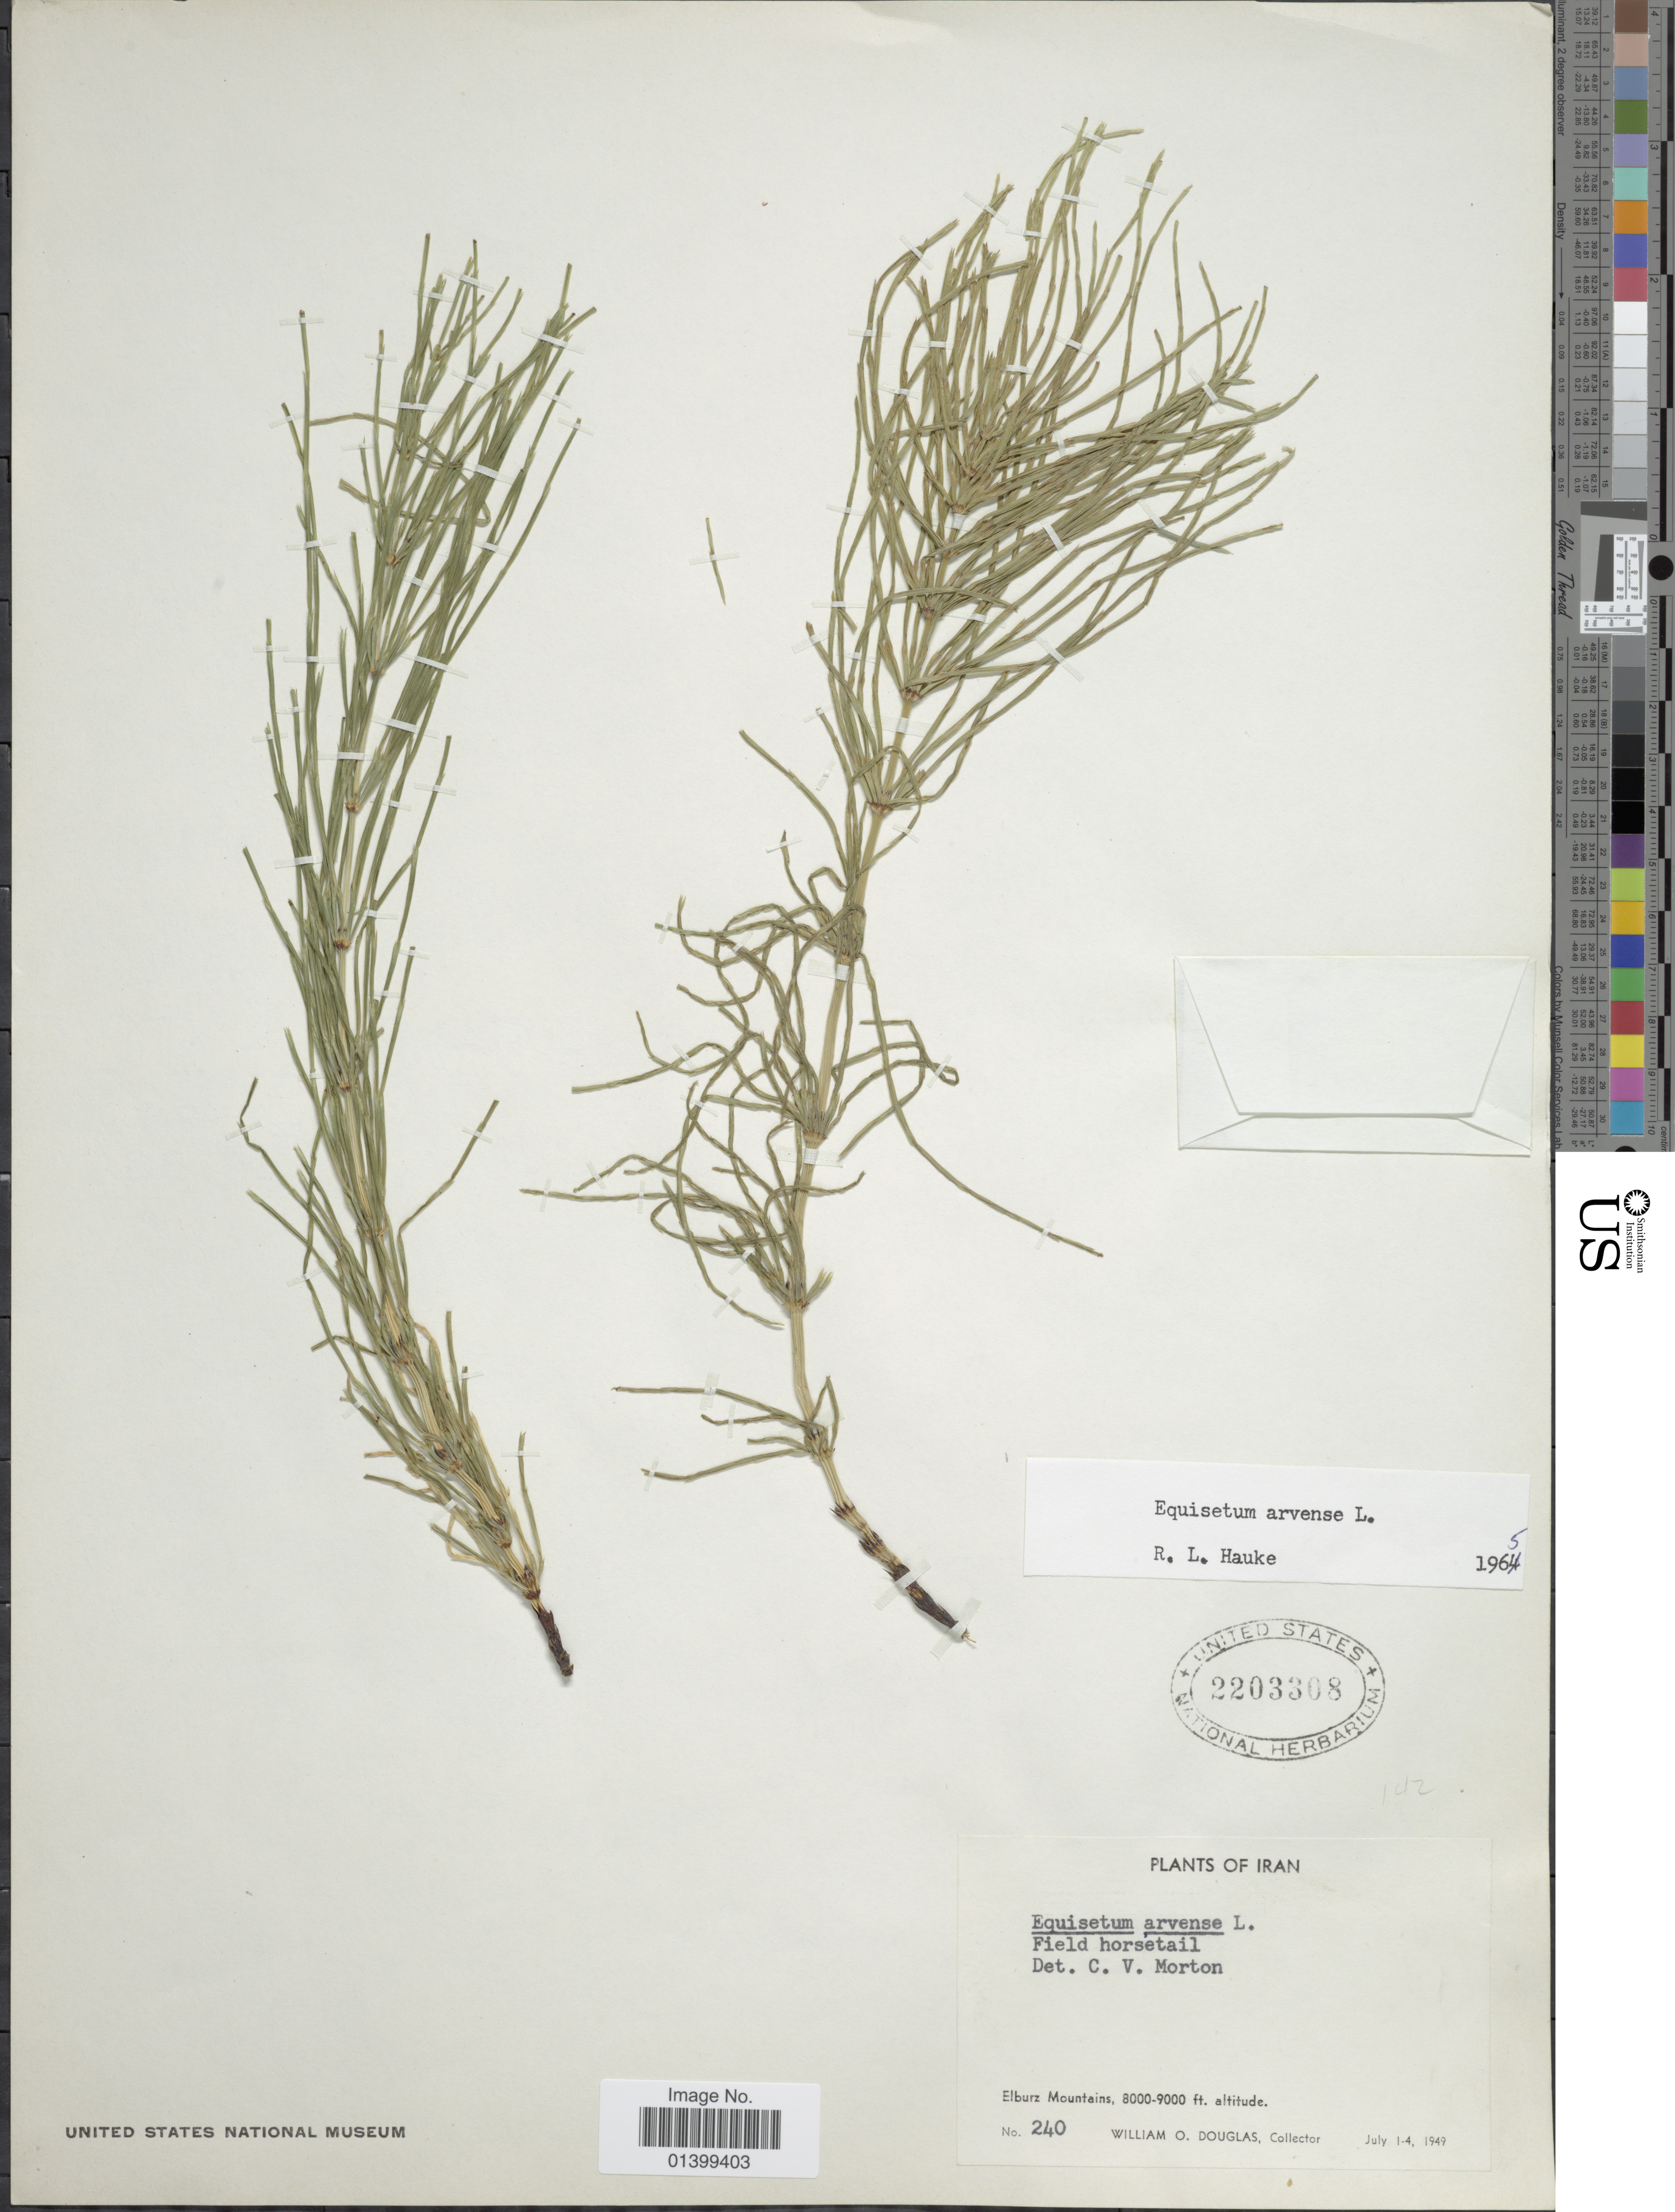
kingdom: Plantae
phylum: Tracheophyta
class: Polypodiopsida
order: Equisetales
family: Equisetaceae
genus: Equisetum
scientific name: Equisetum arvense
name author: L.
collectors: W. Douglas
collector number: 240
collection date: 1949-07-01/1949-07-04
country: Iran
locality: Elburz Mountains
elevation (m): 2438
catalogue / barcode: US 2203308